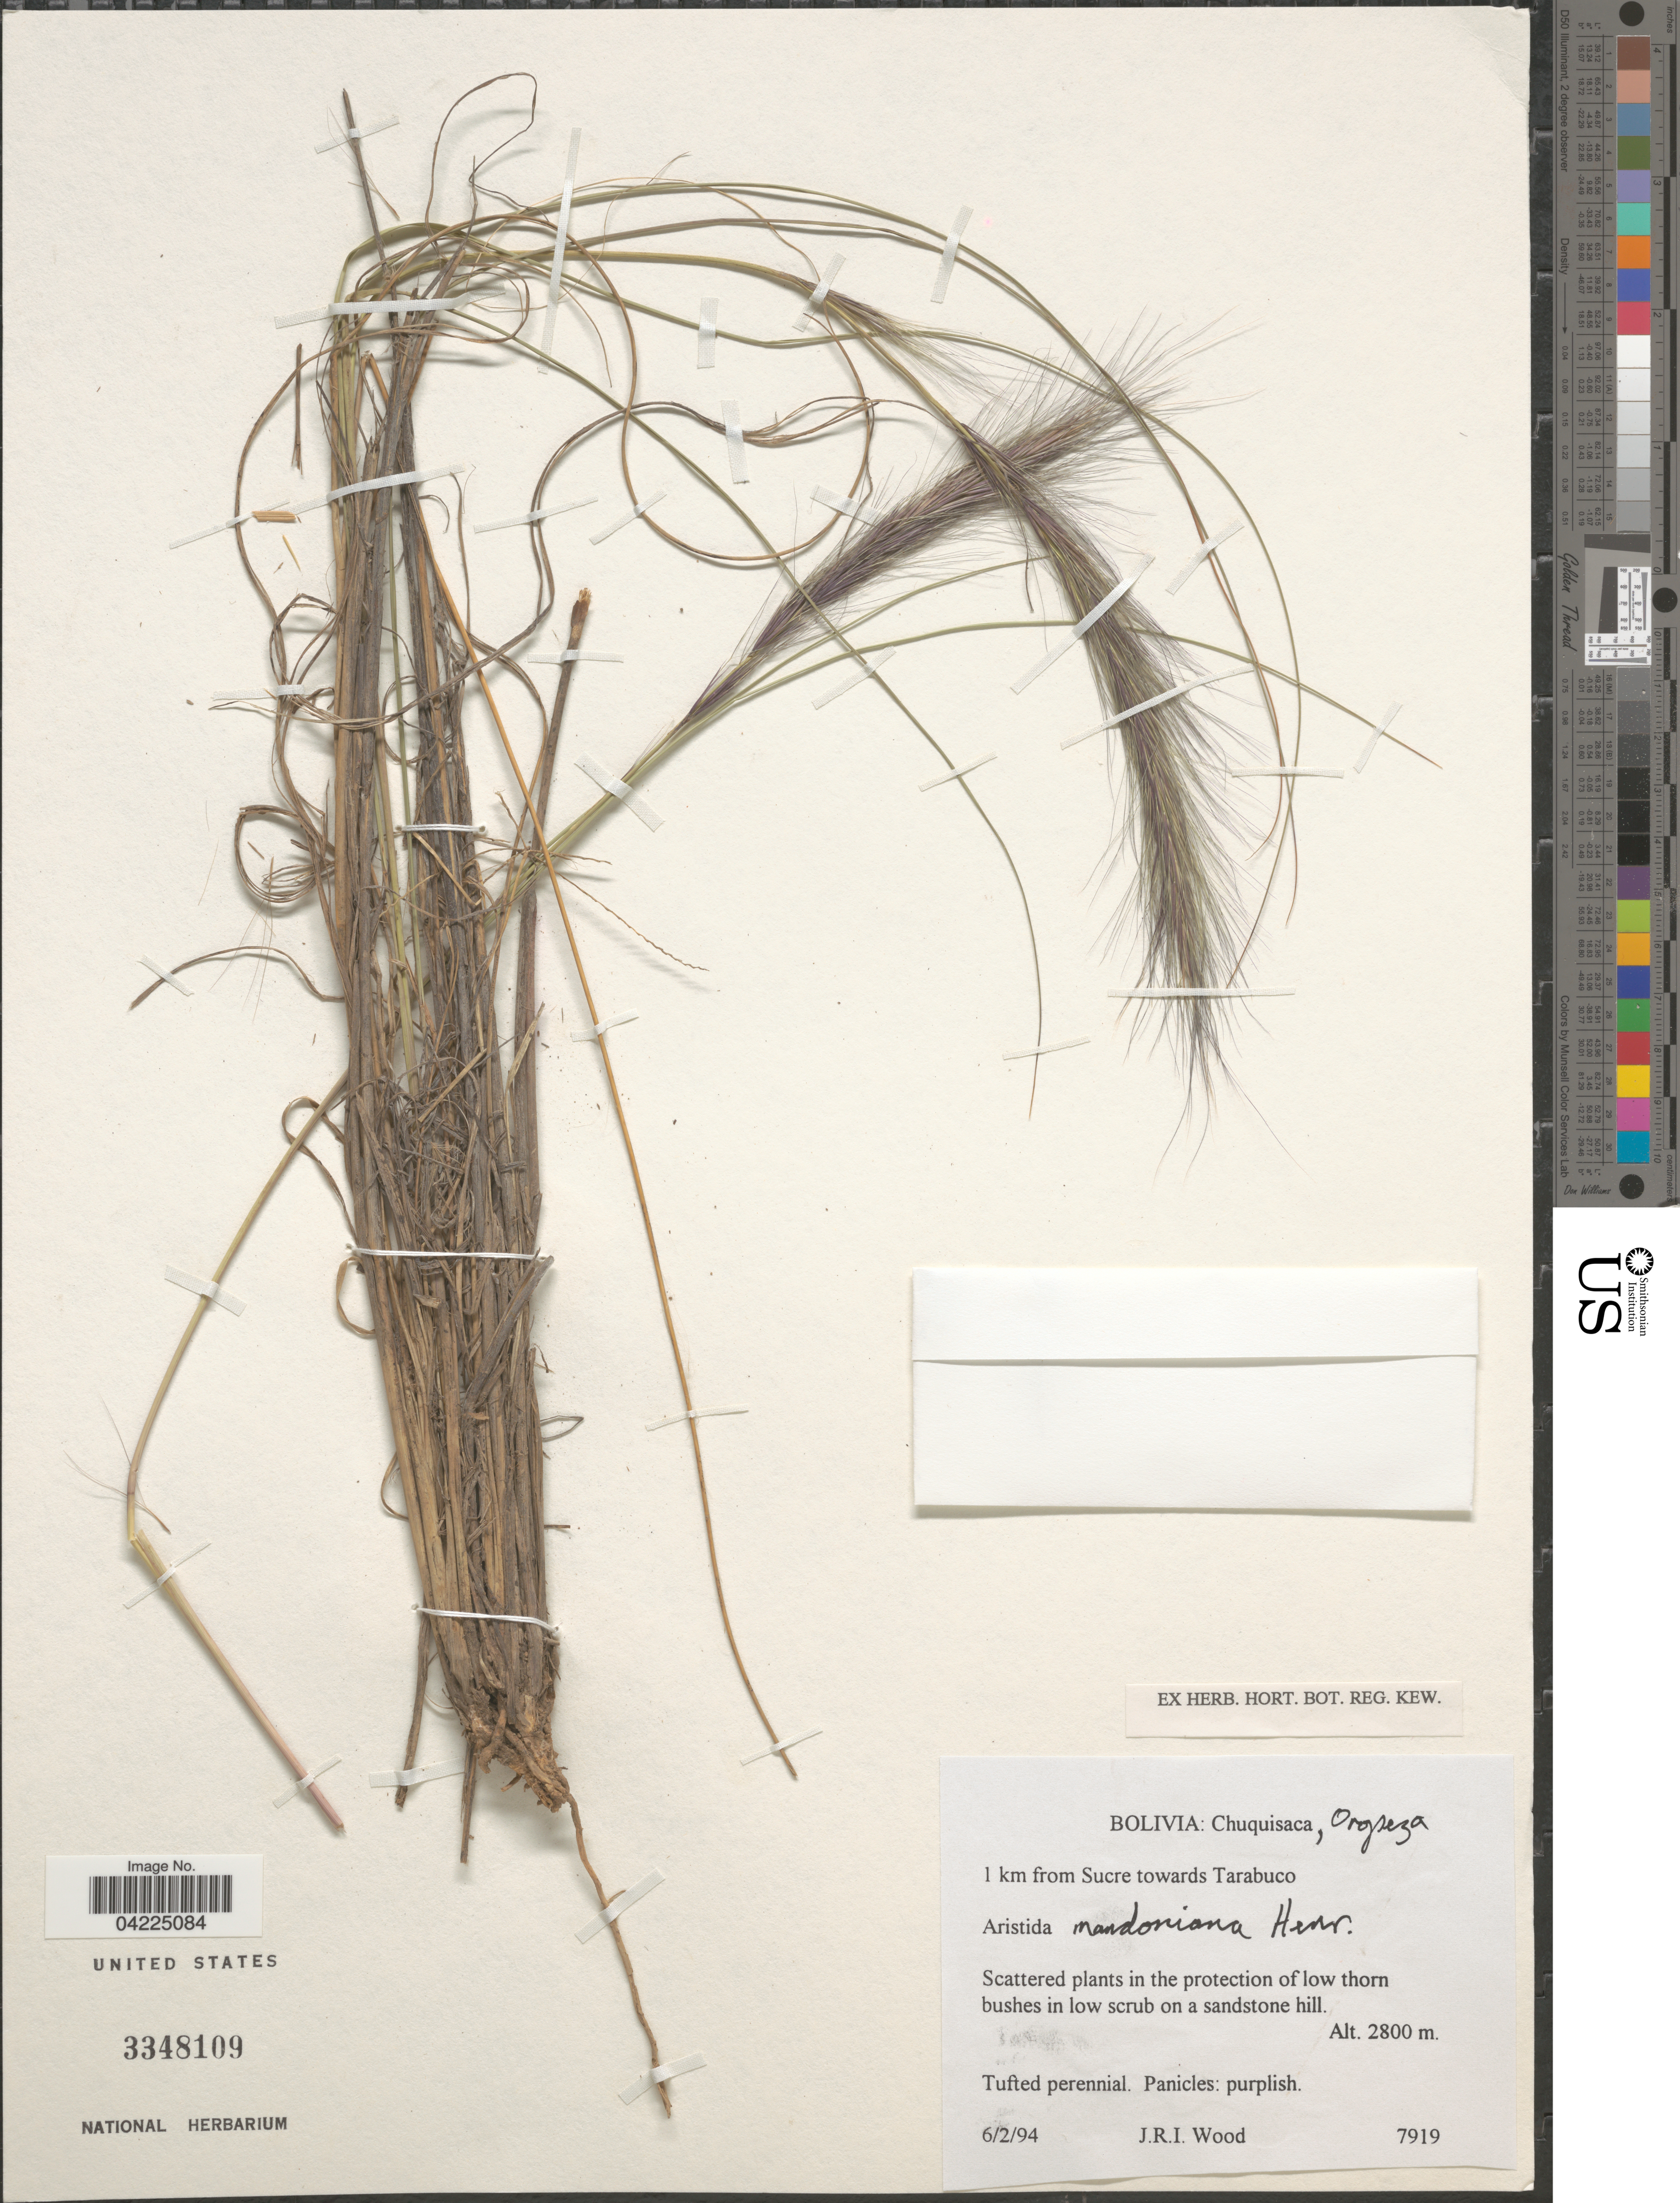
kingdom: Plantae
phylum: Tracheophyta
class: Liliopsida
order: Poales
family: Poaceae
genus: Aristida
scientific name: Aristida mendocina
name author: Phil.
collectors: J. R. I. Wood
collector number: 7919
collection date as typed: Transcribed d/m/y: 6/2/94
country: Bolivia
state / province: Chuquisaca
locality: Orgseza. 1 km from Sucre towards Tarabuco.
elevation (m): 2800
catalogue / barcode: US 3348109